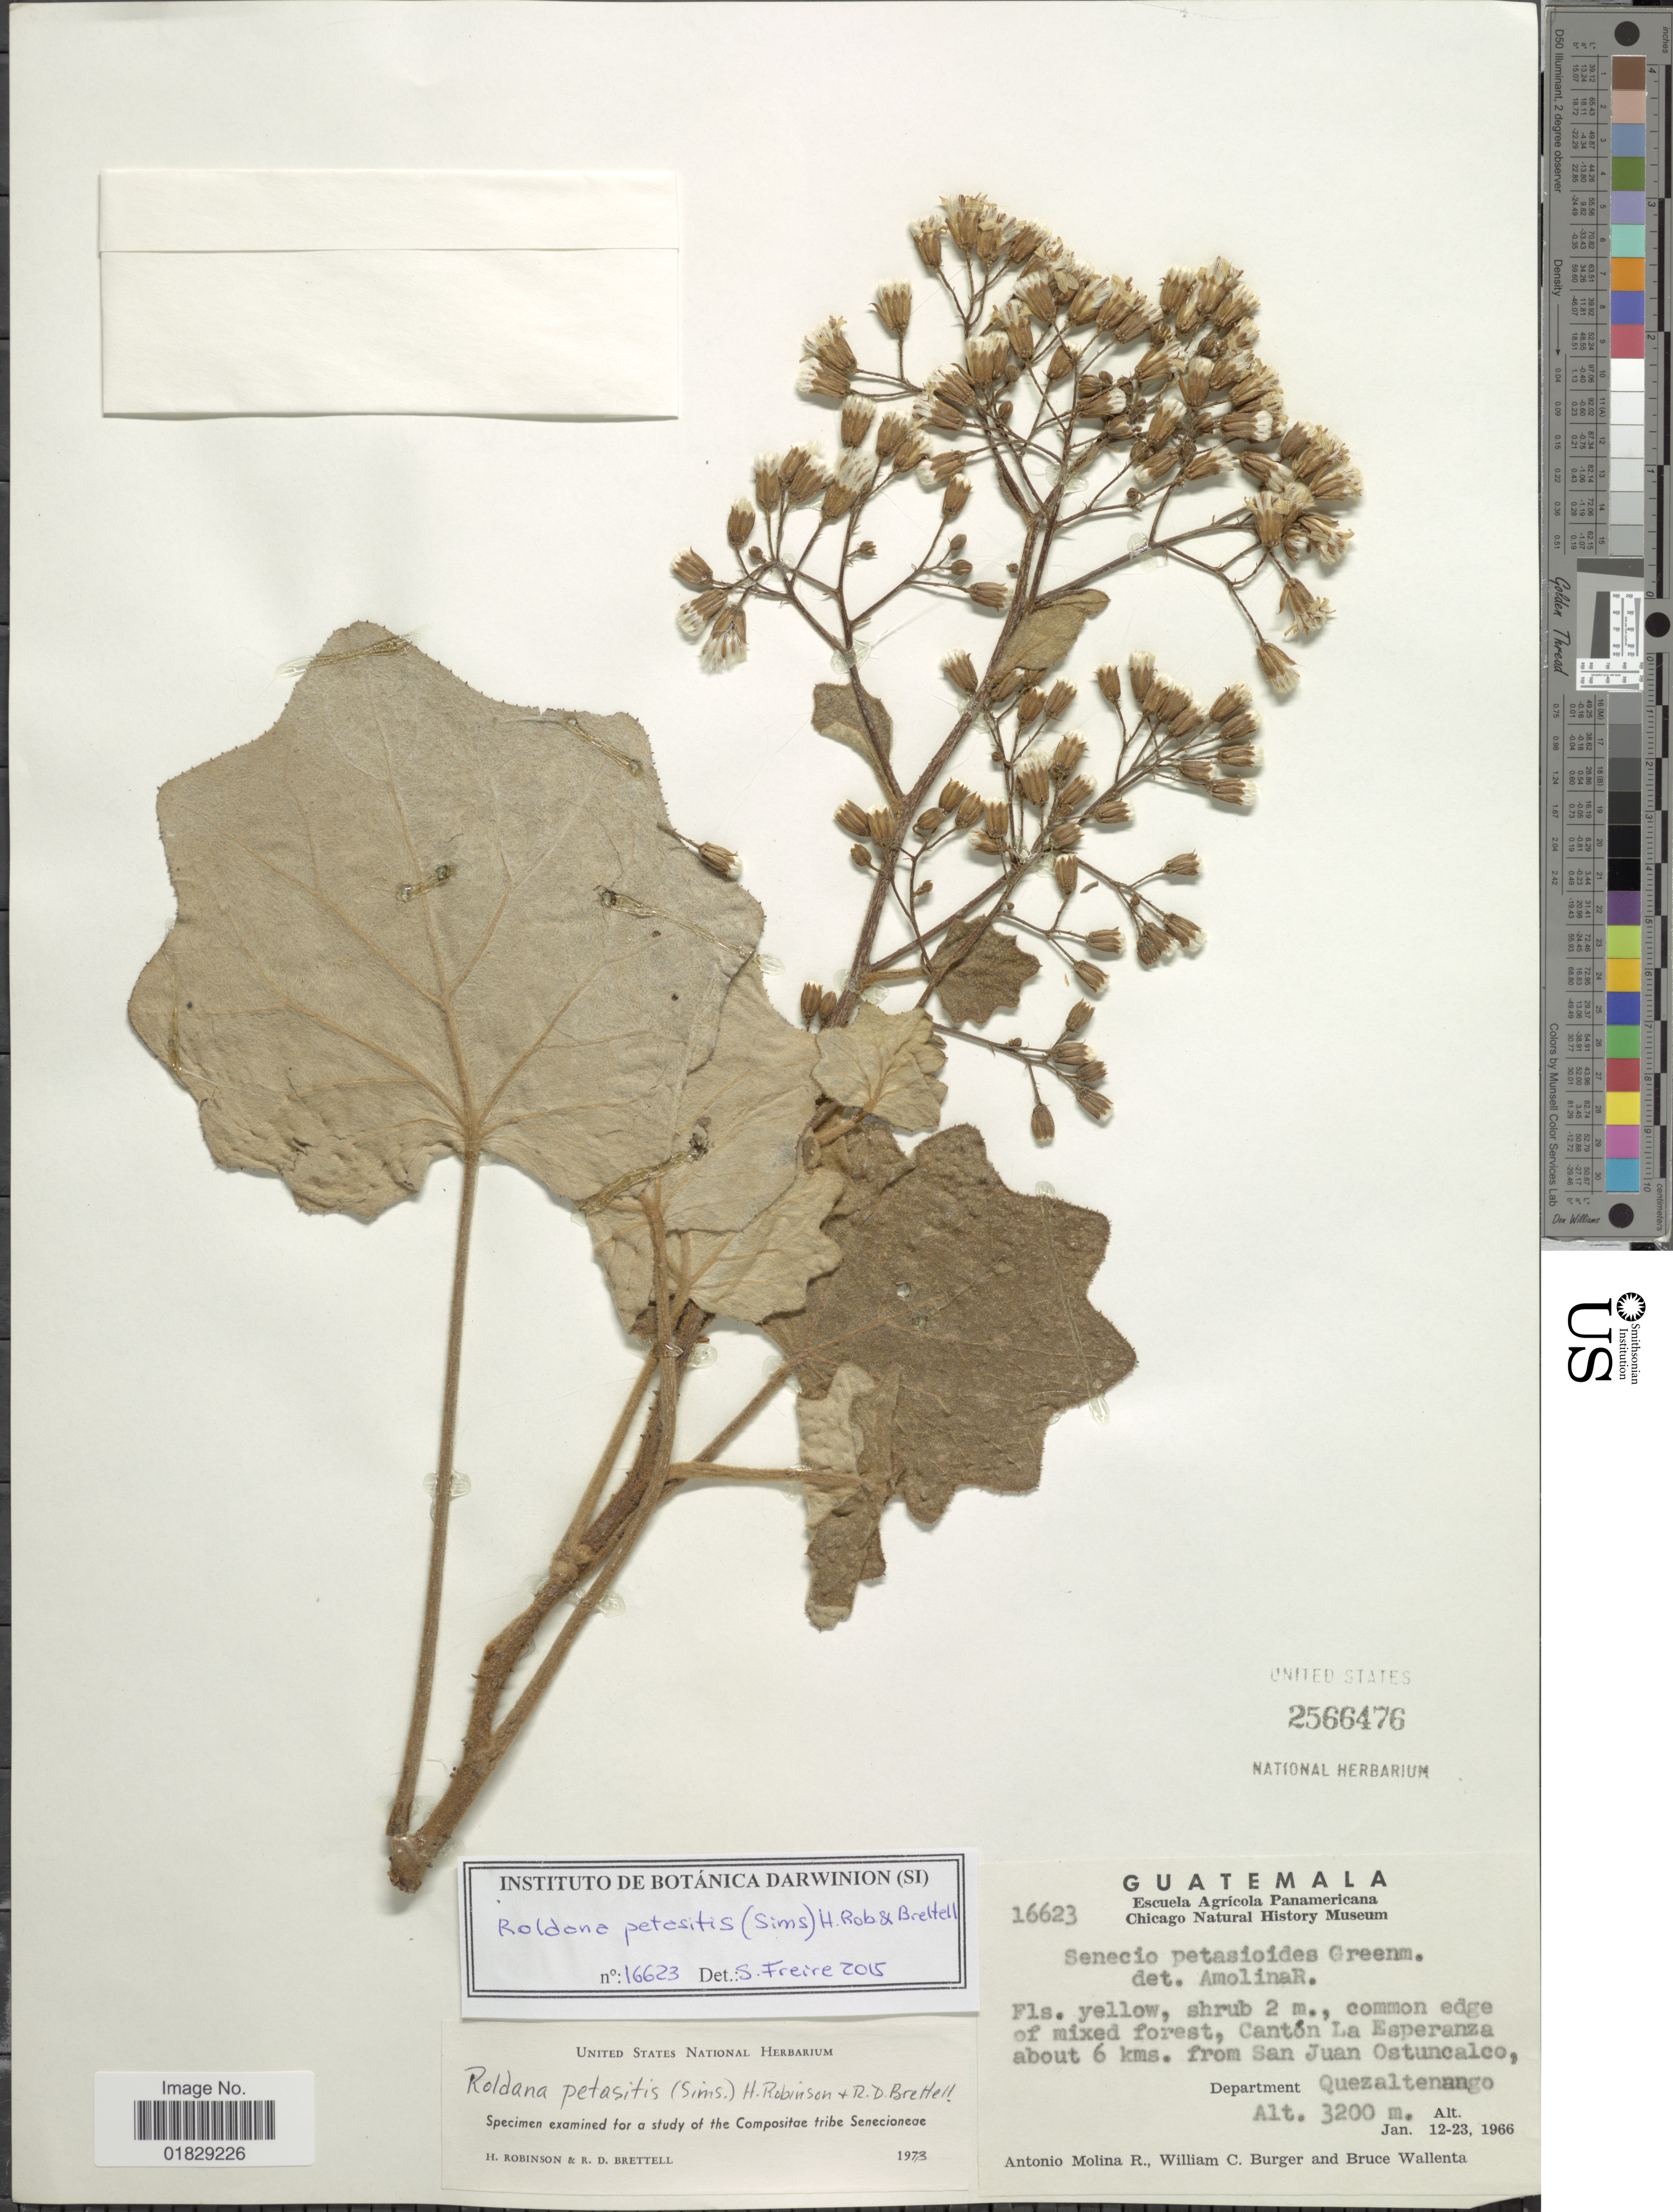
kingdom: Plantae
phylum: Tracheophyta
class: Magnoliopsida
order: Asterales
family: Asteraceae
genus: Roldana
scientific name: Roldana petasitis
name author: (Sims) H. Rob. & Brettell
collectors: A. Molina R., W. Burger & B. Wallenta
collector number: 16623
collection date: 1966-01-12/1966-01-23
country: Guatemala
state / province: Quetzaltenango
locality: Cantón La Esperanza about 6 kms. from San Juan Ostuncalco, Department Quezaltenango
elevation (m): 3200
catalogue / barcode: US 2566476